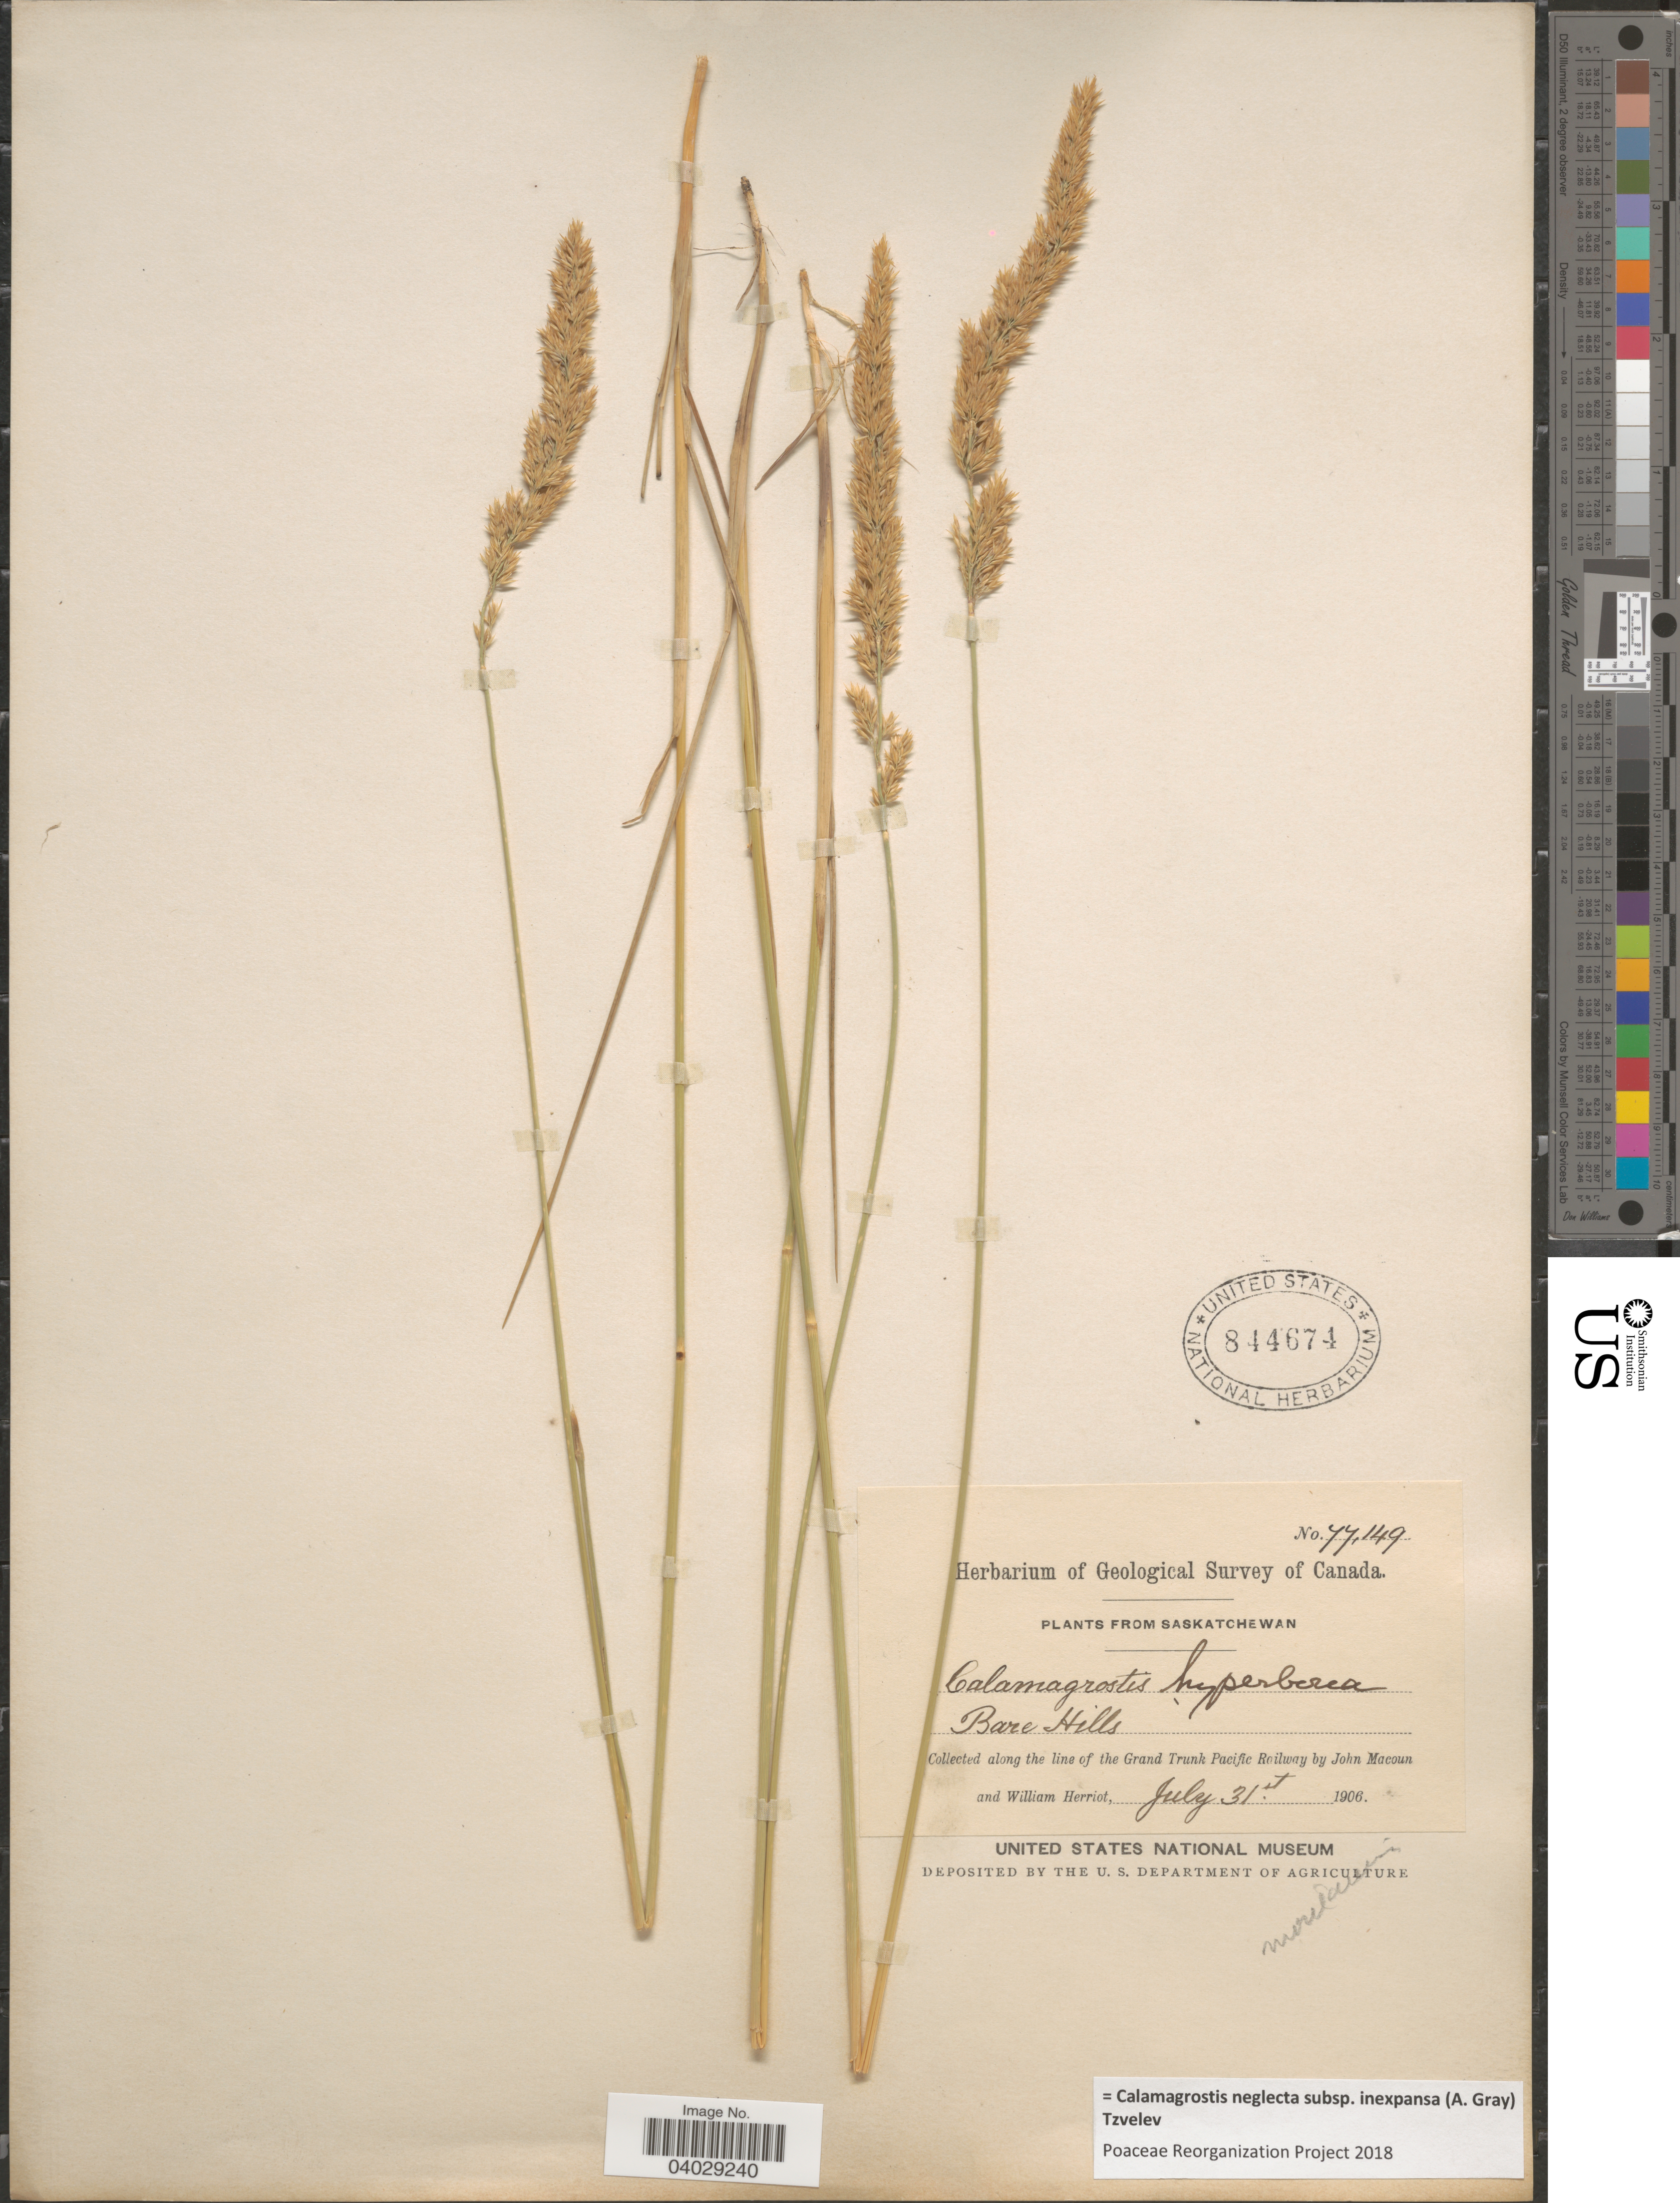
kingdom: Plantae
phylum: Tracheophyta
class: Liliopsida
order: Poales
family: Poaceae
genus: Calamagrostis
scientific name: Calamagrostis neglecta subsp. inexpansa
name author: (A. Gray) Tzvelev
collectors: J. Macoun & W. Herriot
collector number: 77149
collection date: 1906-07-31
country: Canada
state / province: Saskatchewan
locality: Bare Hills. Along the line of the Grand Trunk Pacific Railway.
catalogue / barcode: US 844674